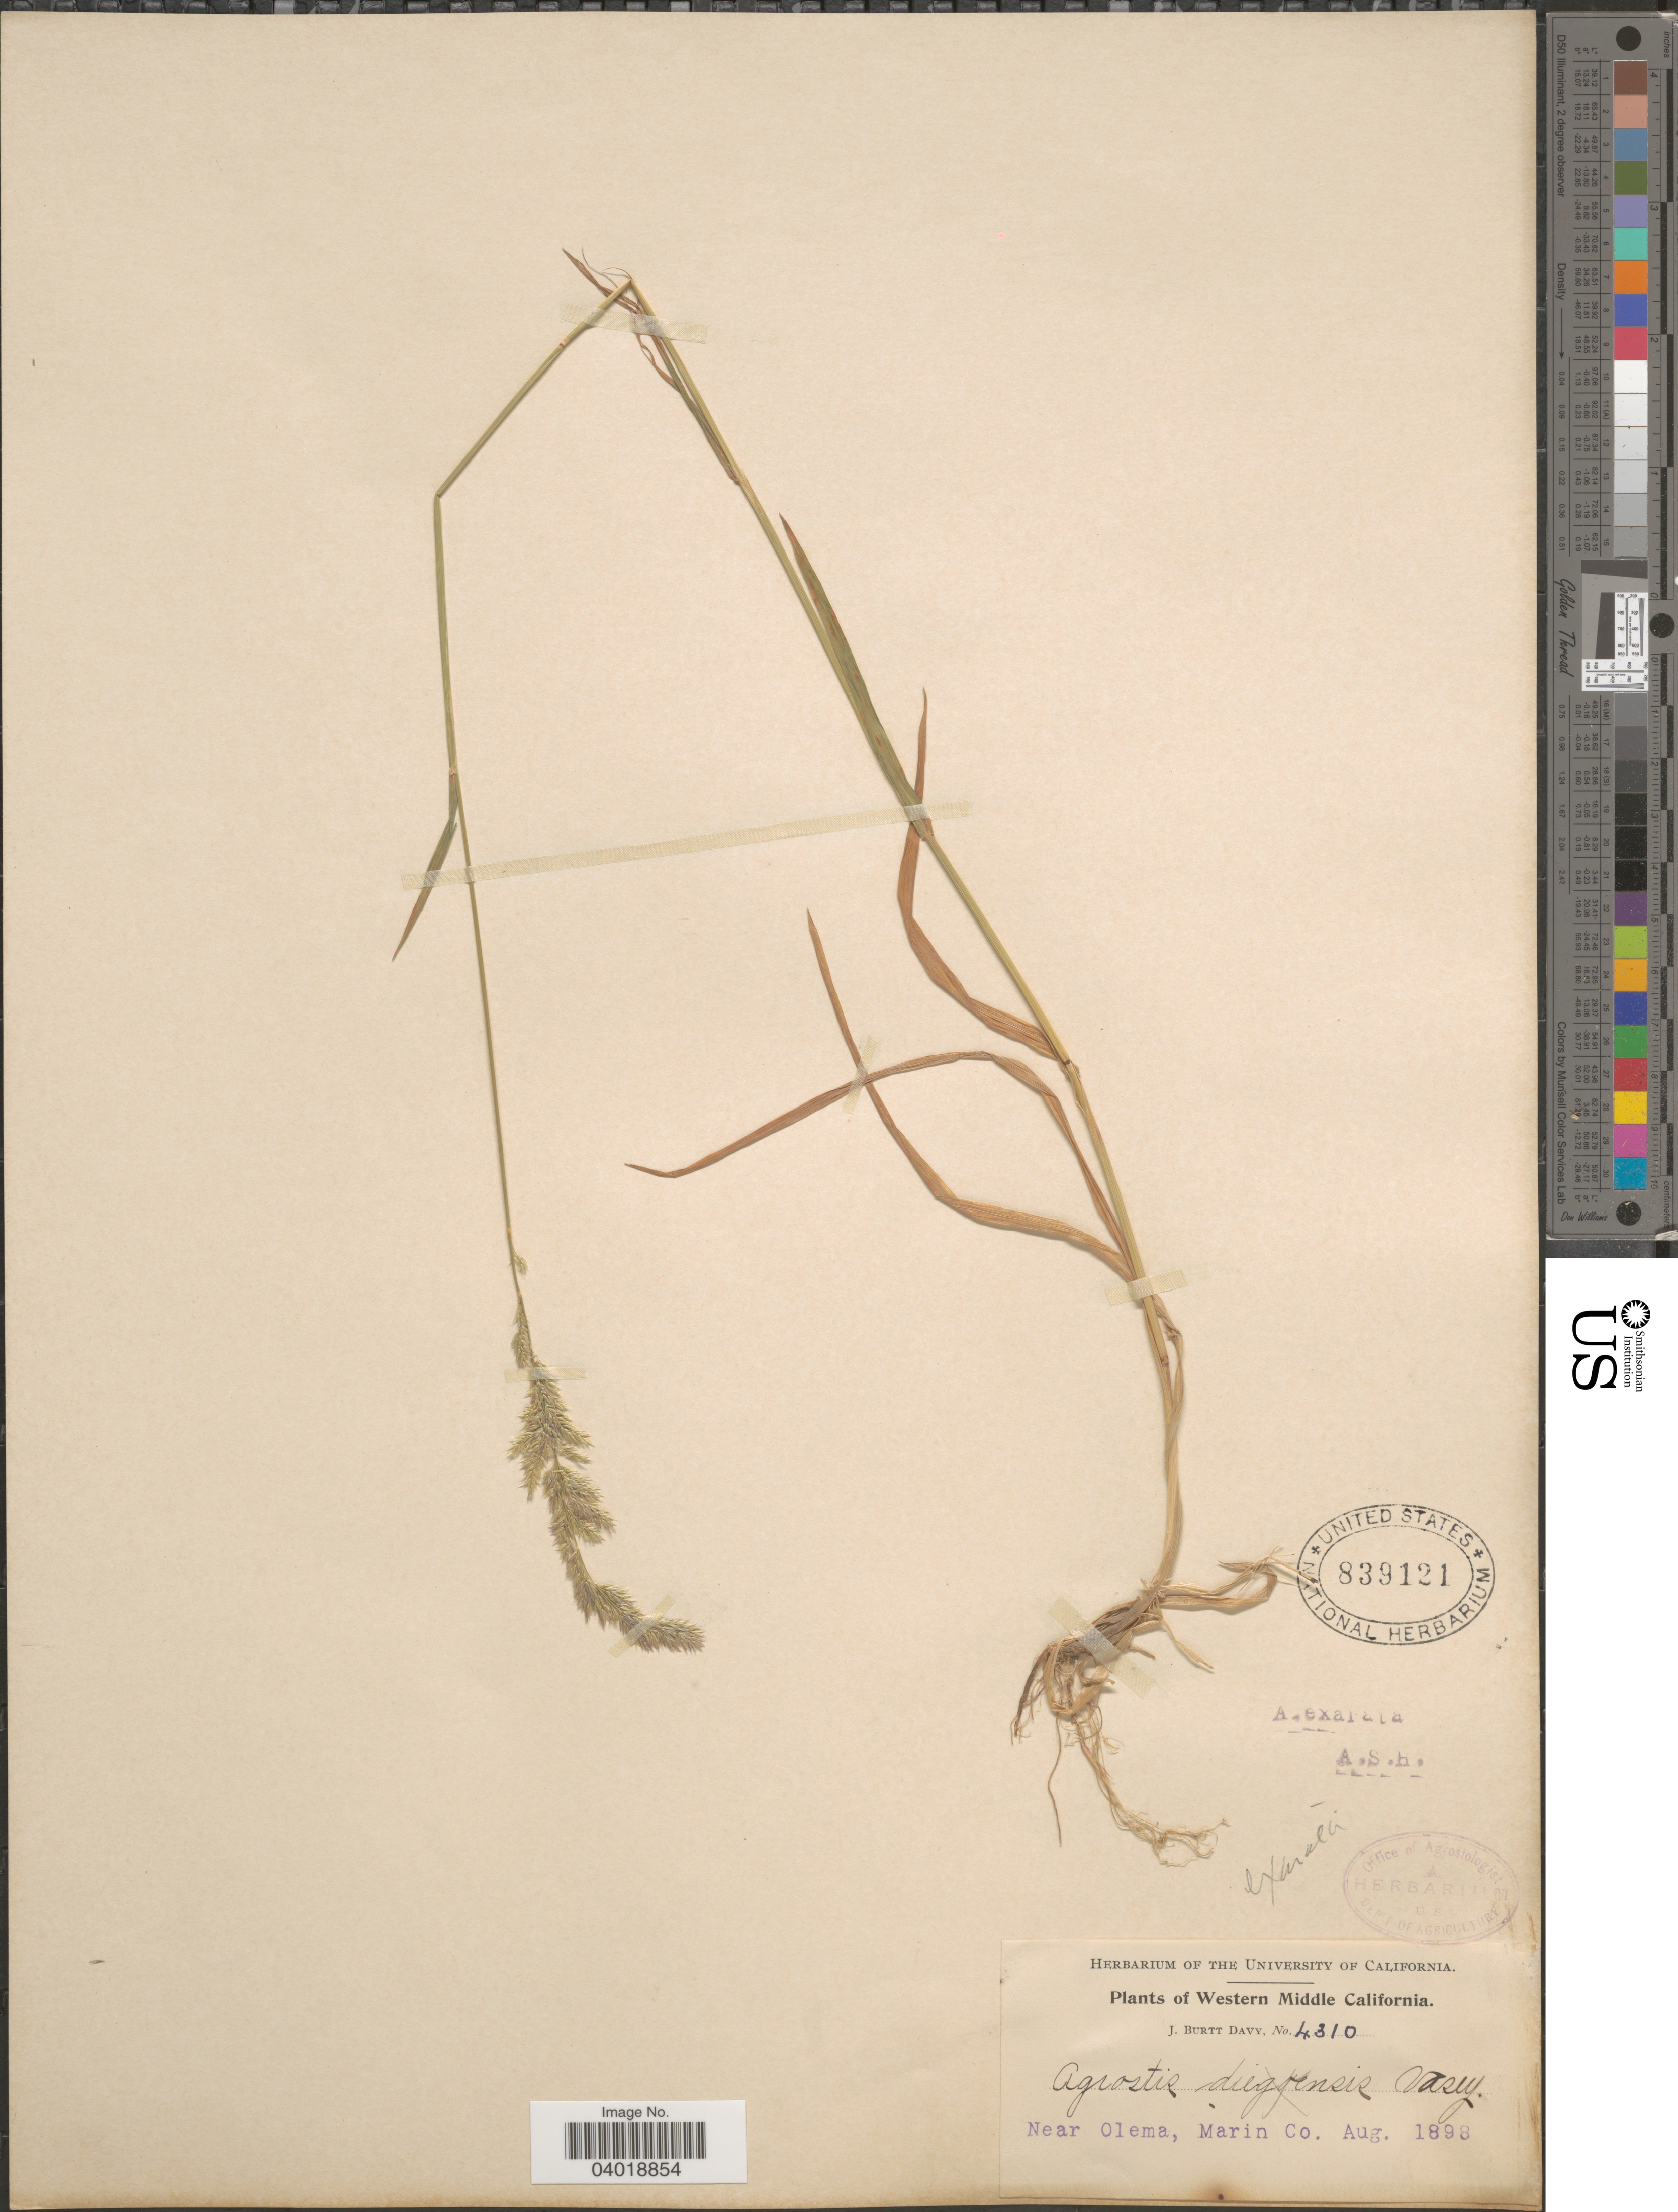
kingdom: Plantae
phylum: Tracheophyta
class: Liliopsida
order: Poales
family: Poaceae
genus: Agrostis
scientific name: Agrostis exarata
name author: Trin.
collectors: J. Burtt Davy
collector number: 4310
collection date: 1898-08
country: United States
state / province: California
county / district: Marin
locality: Western Middle California. Near Olema, Marin Co.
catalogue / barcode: US 839121